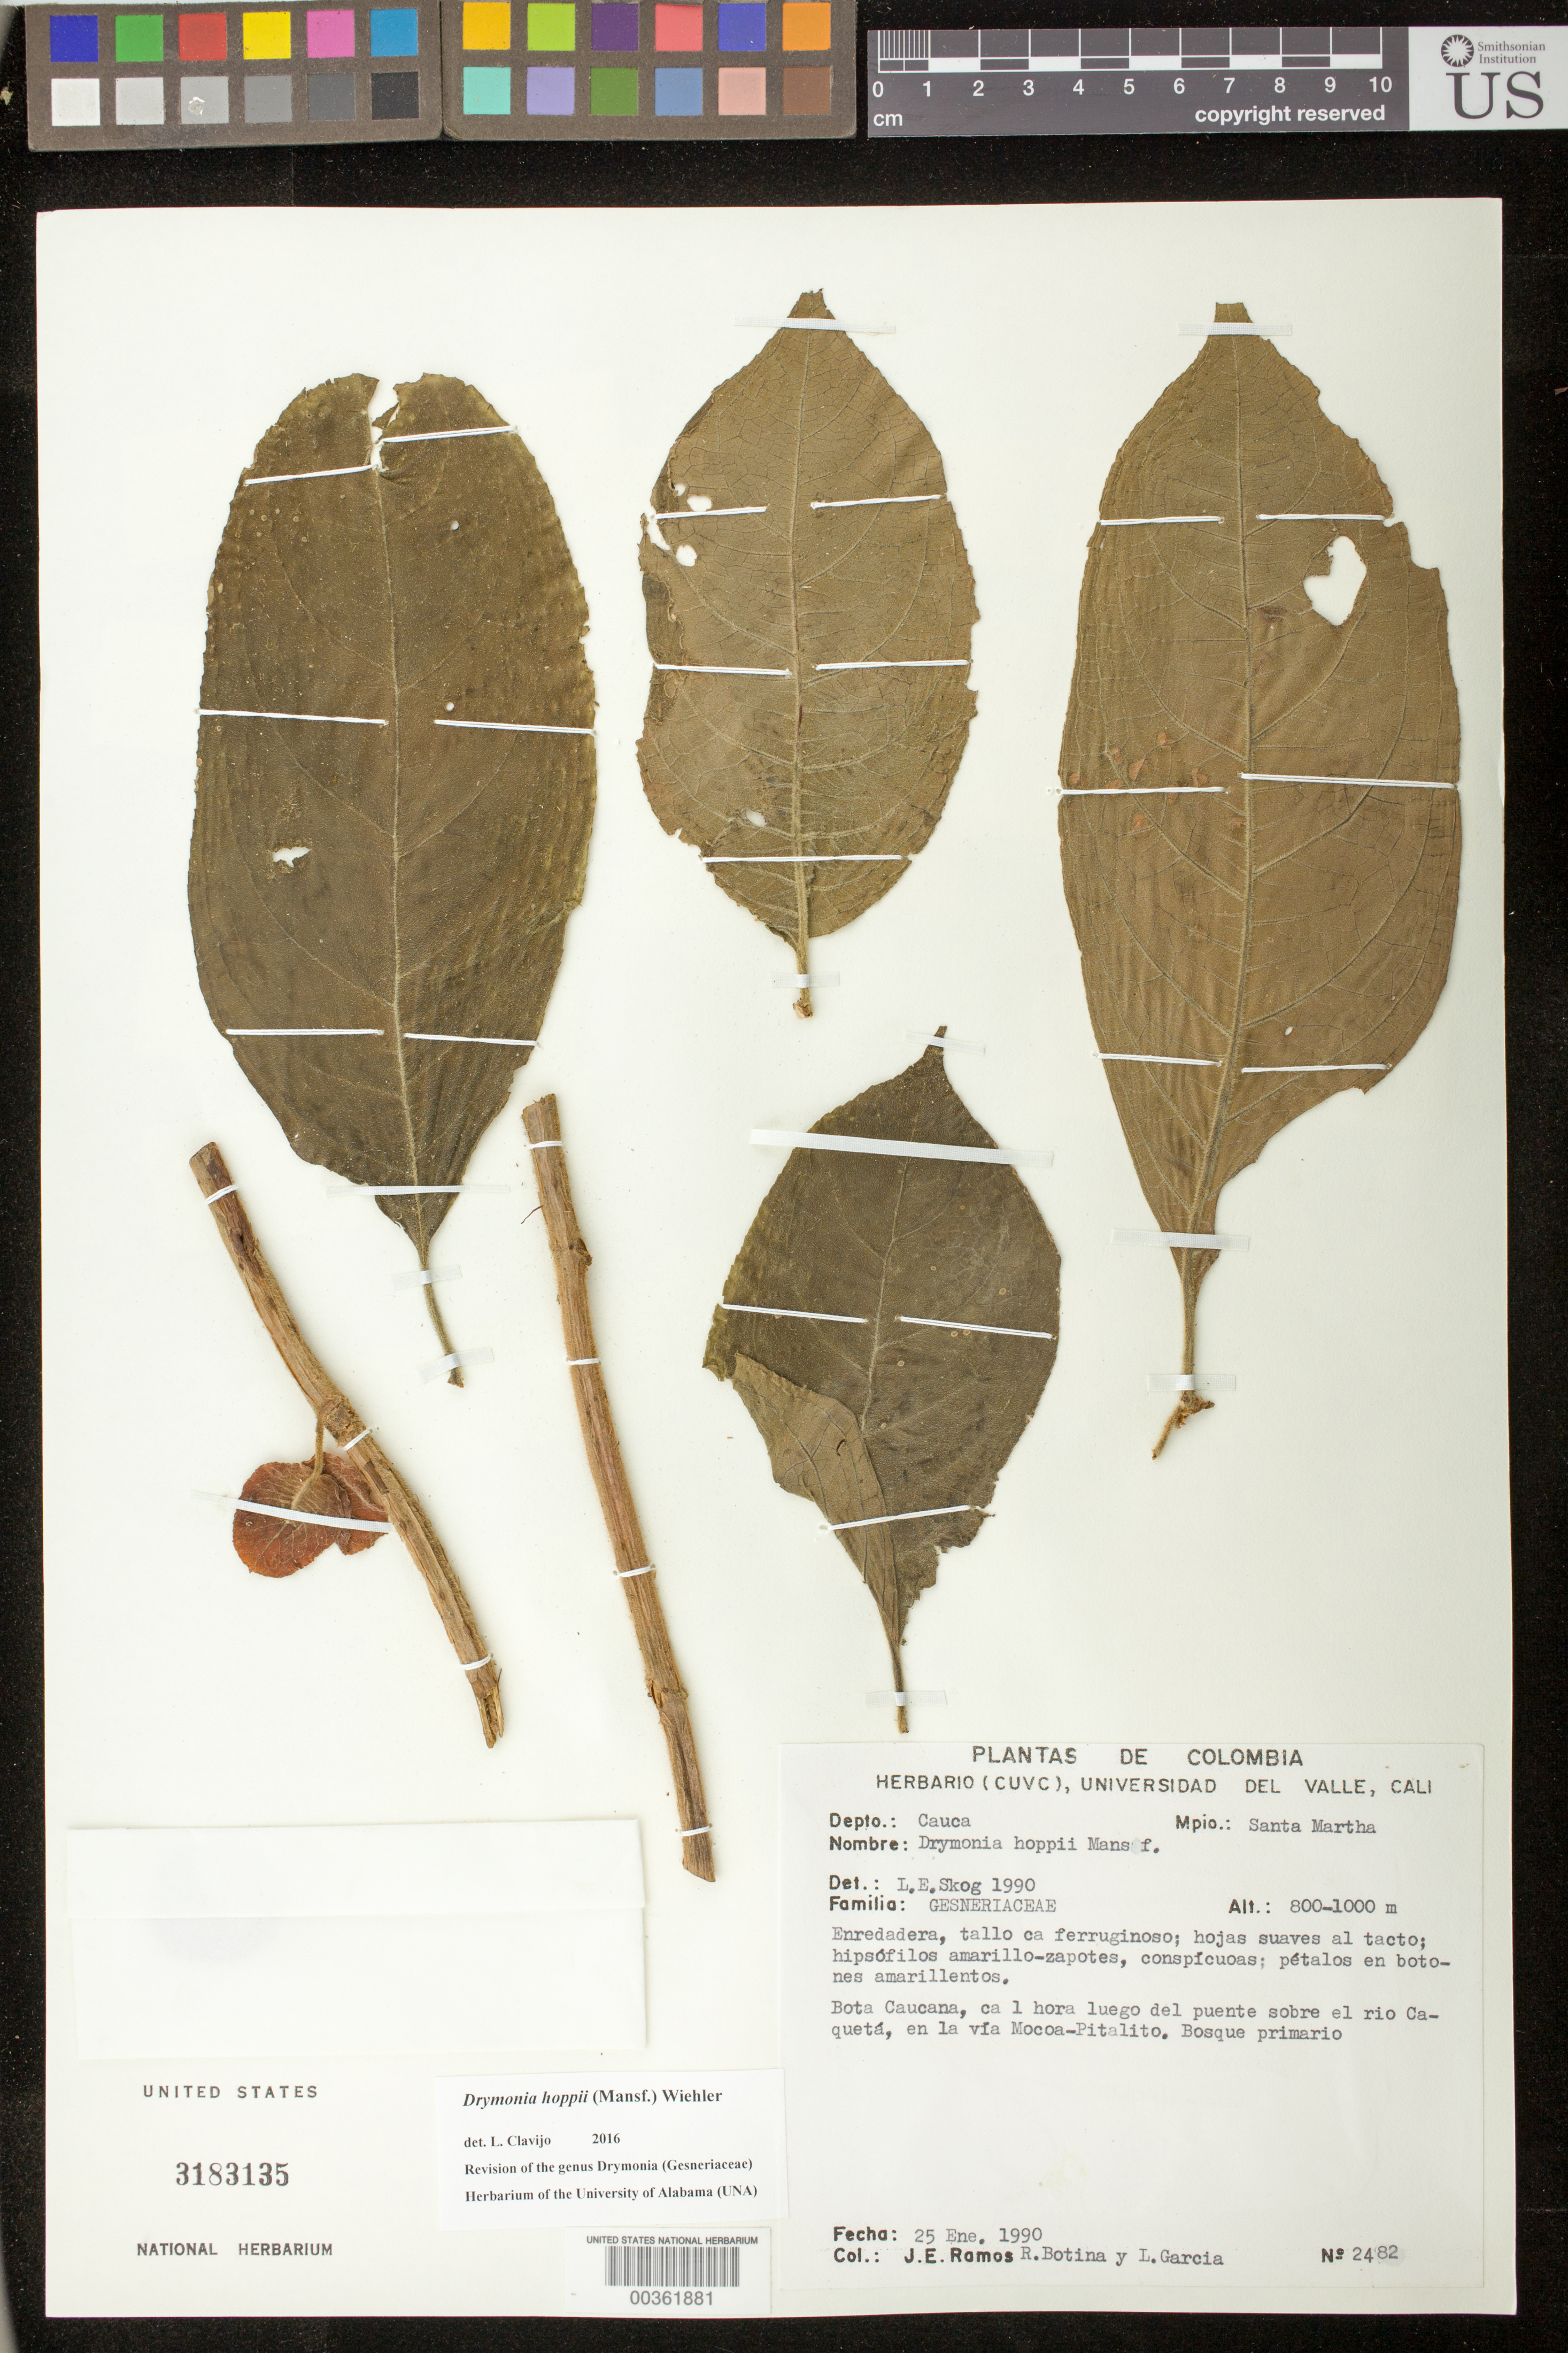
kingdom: Plantae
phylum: Tracheophyta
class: Magnoliopsida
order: Lamiales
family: Gesneriaceae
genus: Drymonia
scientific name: Drymonia hoppii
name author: (Mansf.) Wiehler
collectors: J. E. Ramos, R. Botina & L. Garcia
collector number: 2482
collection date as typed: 25 Jan 1990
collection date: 1990-01-25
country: Colombia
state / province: Cauca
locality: Mpio, Santa Martha, Bota Caucana, ca 1 hora luego del Puente sobre el Rio Caqueta, en la via Mocoa-Pitalito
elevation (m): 800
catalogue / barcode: US 3183135